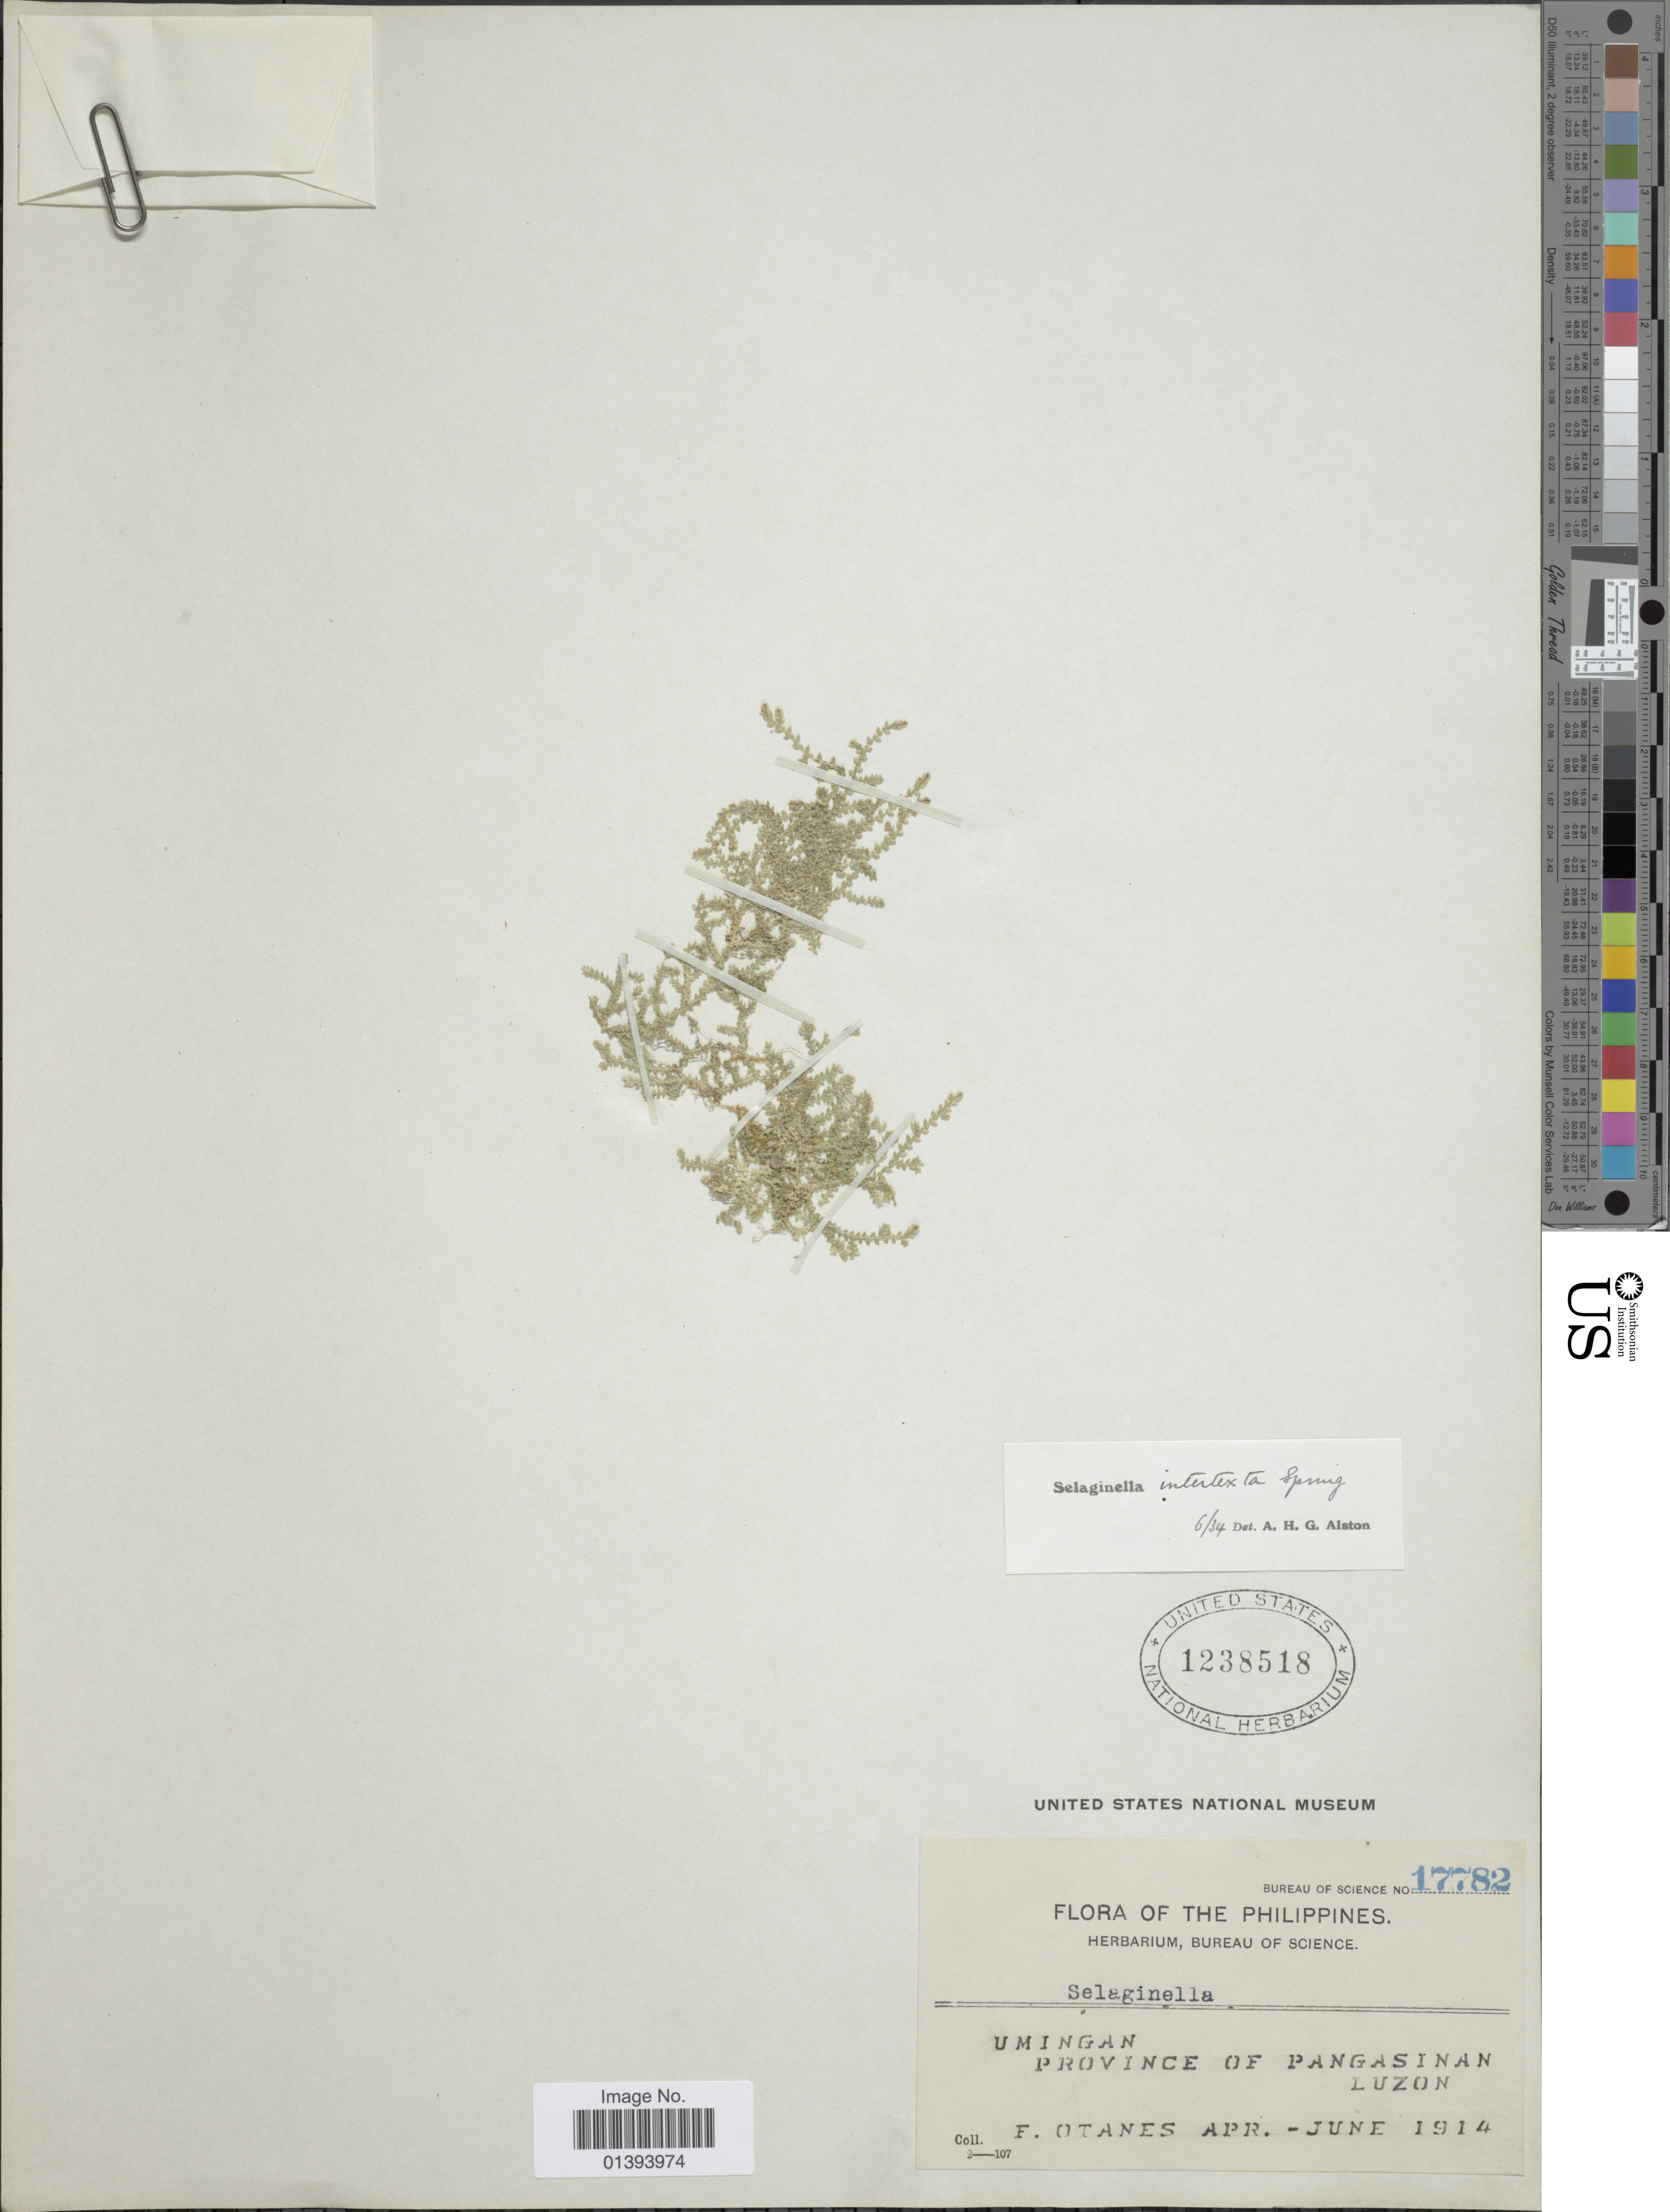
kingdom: Plantae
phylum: Tracheophyta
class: Lycopodiopsida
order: Selaginellales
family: Selaginellaceae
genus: Selaginella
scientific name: Selaginella intertexta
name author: Spring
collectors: F. Otanes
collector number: Bureau of Science 17782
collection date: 1914-04/1914-06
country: Philippines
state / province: Central Luzon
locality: Umingan, province of Pangasinan, Luzon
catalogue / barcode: US 1238518